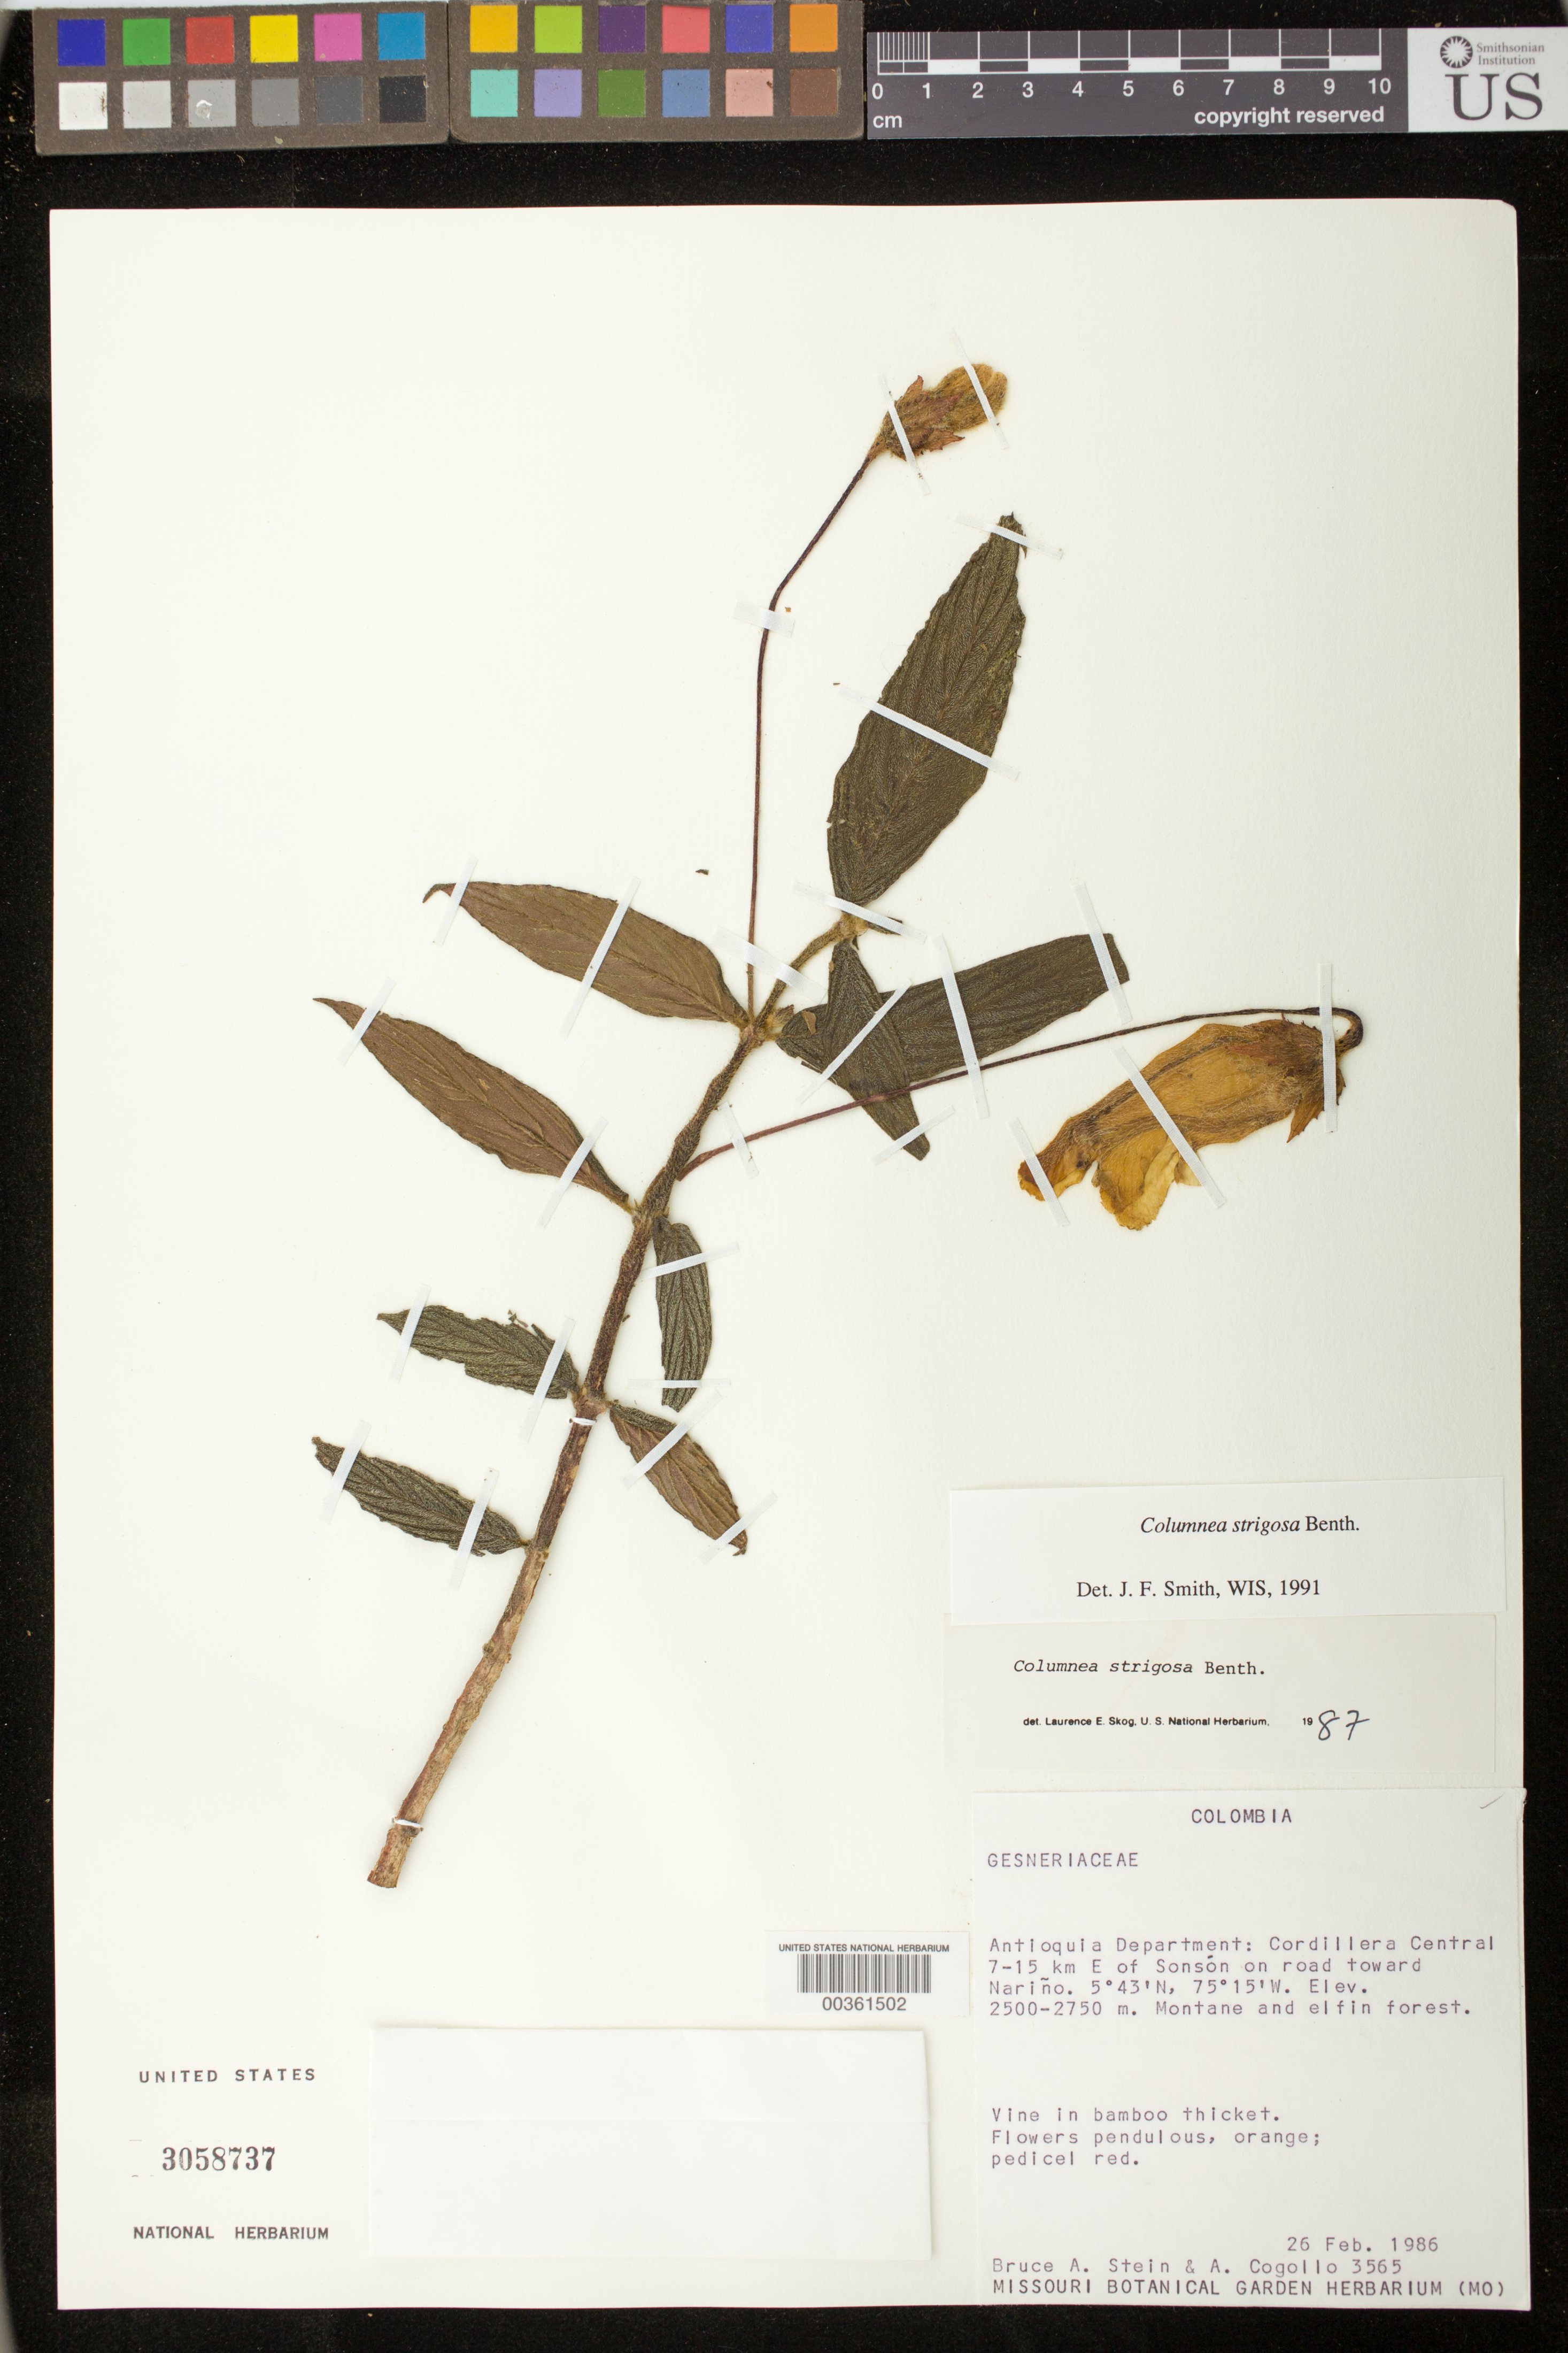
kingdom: Plantae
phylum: Tracheophyta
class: Magnoliopsida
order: Lamiales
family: Gesneriaceae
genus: Columnea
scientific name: Columnea strigosa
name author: Benth.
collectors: B. A. Stein & A. Cogollo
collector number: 3565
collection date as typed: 26 Feb 1986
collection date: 1986-02-26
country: Colombia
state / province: Antioquia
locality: Cordillera Central 7-15 km E of Sonson on road toward Narino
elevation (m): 2500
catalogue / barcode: US 3058737